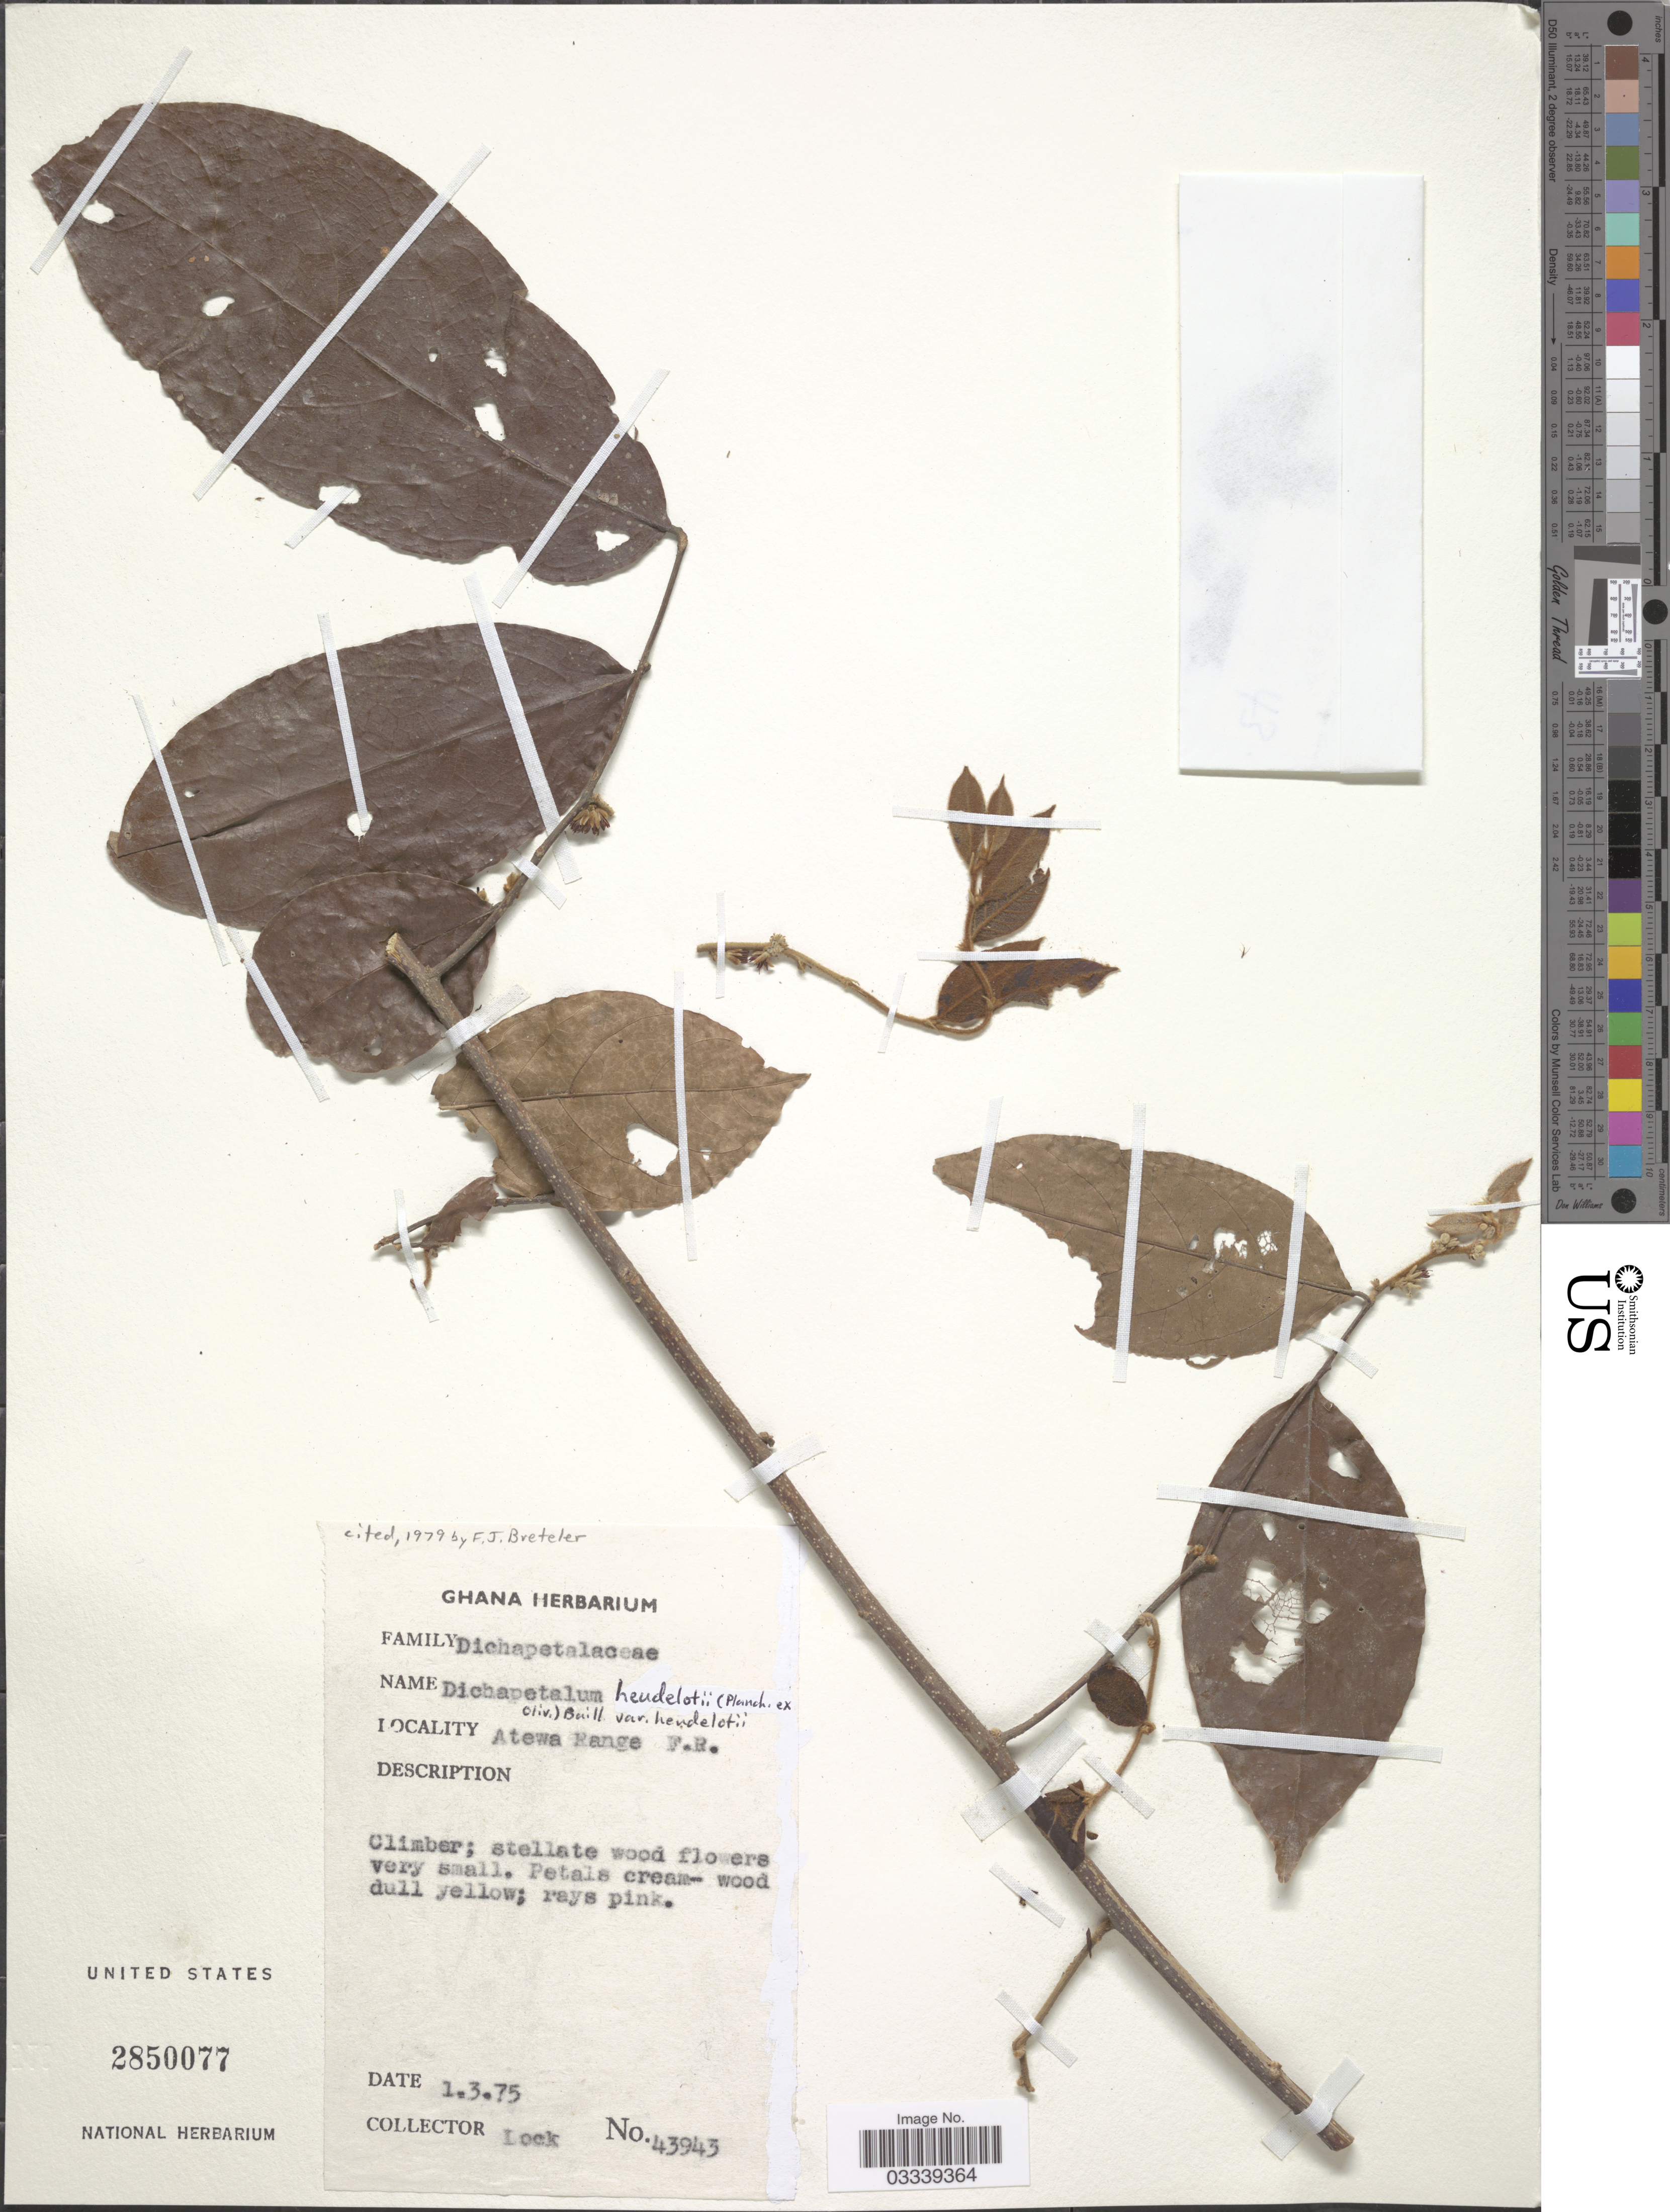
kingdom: Plantae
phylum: Tracheophyta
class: Magnoliopsida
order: Malpighiales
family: Dichapetalaceae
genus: Dichapetalum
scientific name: Dichapetalum heudelotii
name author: (Planch. ex Oliv.) Baill.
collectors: -. Lock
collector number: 43943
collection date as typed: Transcribed d/m/y: 1/3/75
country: Ghana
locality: Atewa Range F.R.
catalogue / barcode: US 2850077